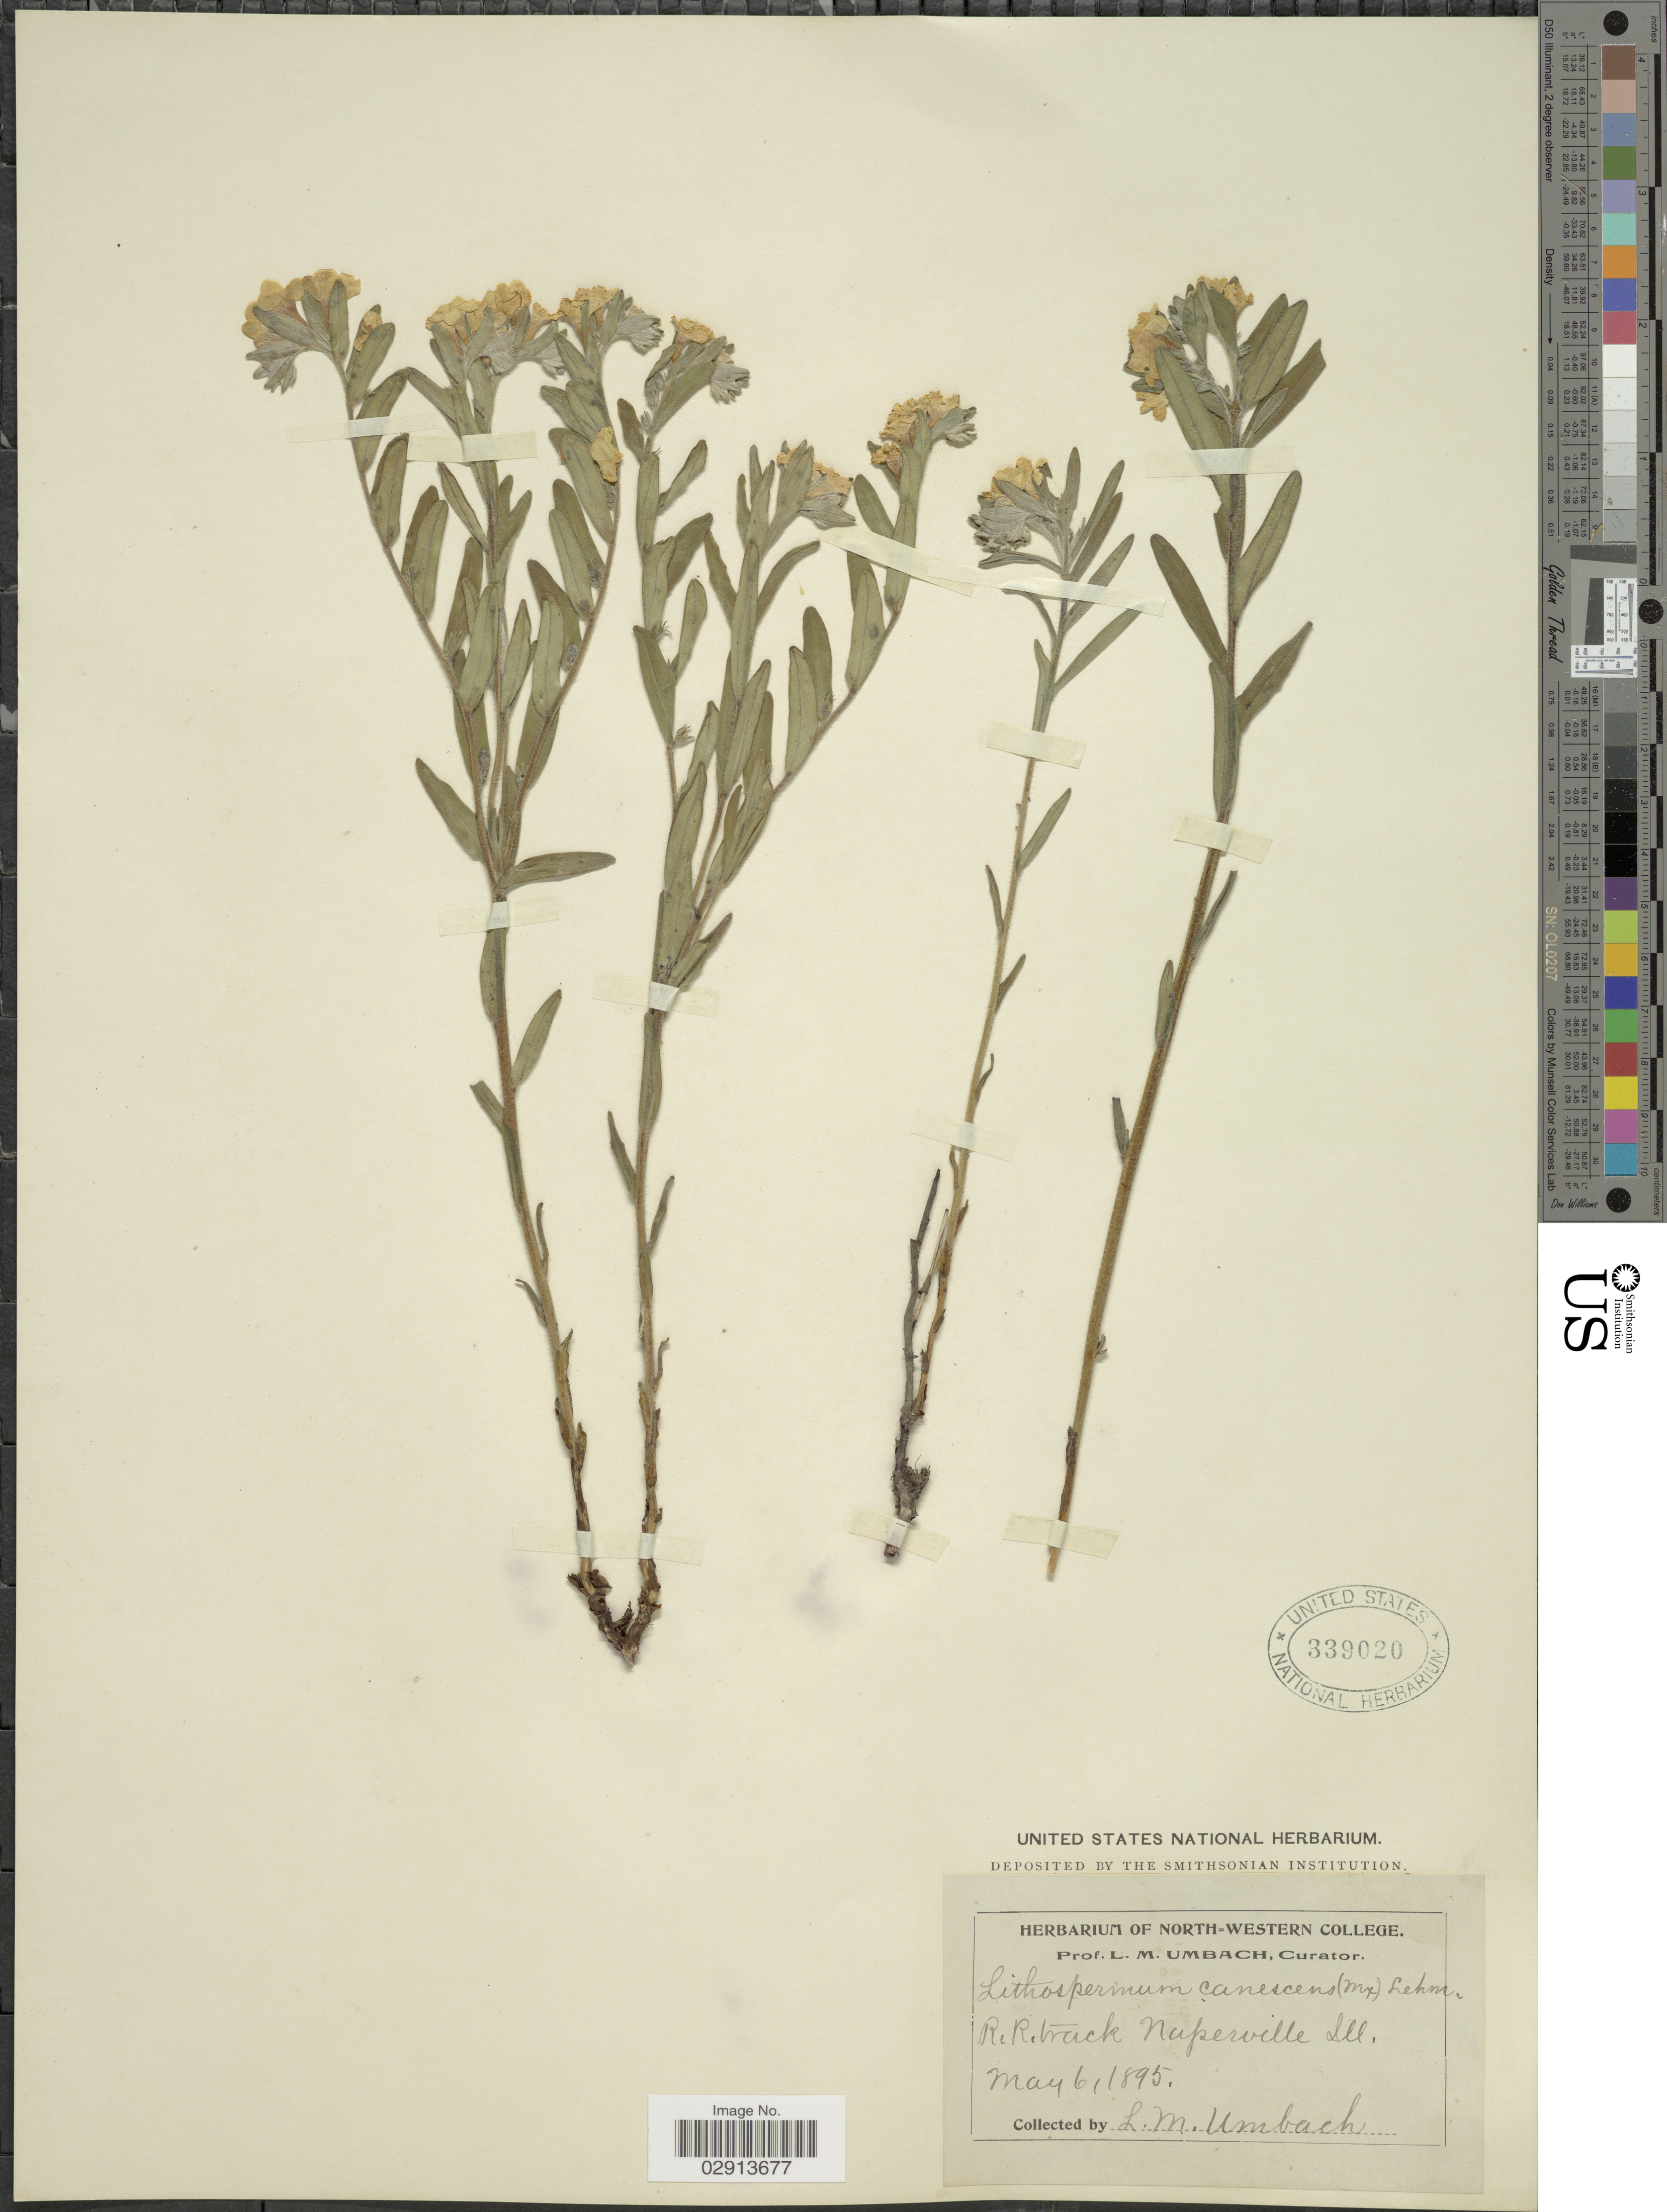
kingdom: Plantae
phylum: Tracheophyta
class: Magnoliopsida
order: Boraginales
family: Boraginaceae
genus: Lithospermum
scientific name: Lithospermum canescens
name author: (Michx.) Lehm.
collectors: L. M. Umbach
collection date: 1895-05-06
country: United States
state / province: Illinois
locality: R.R.track Naperville Ill.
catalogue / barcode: US 339020